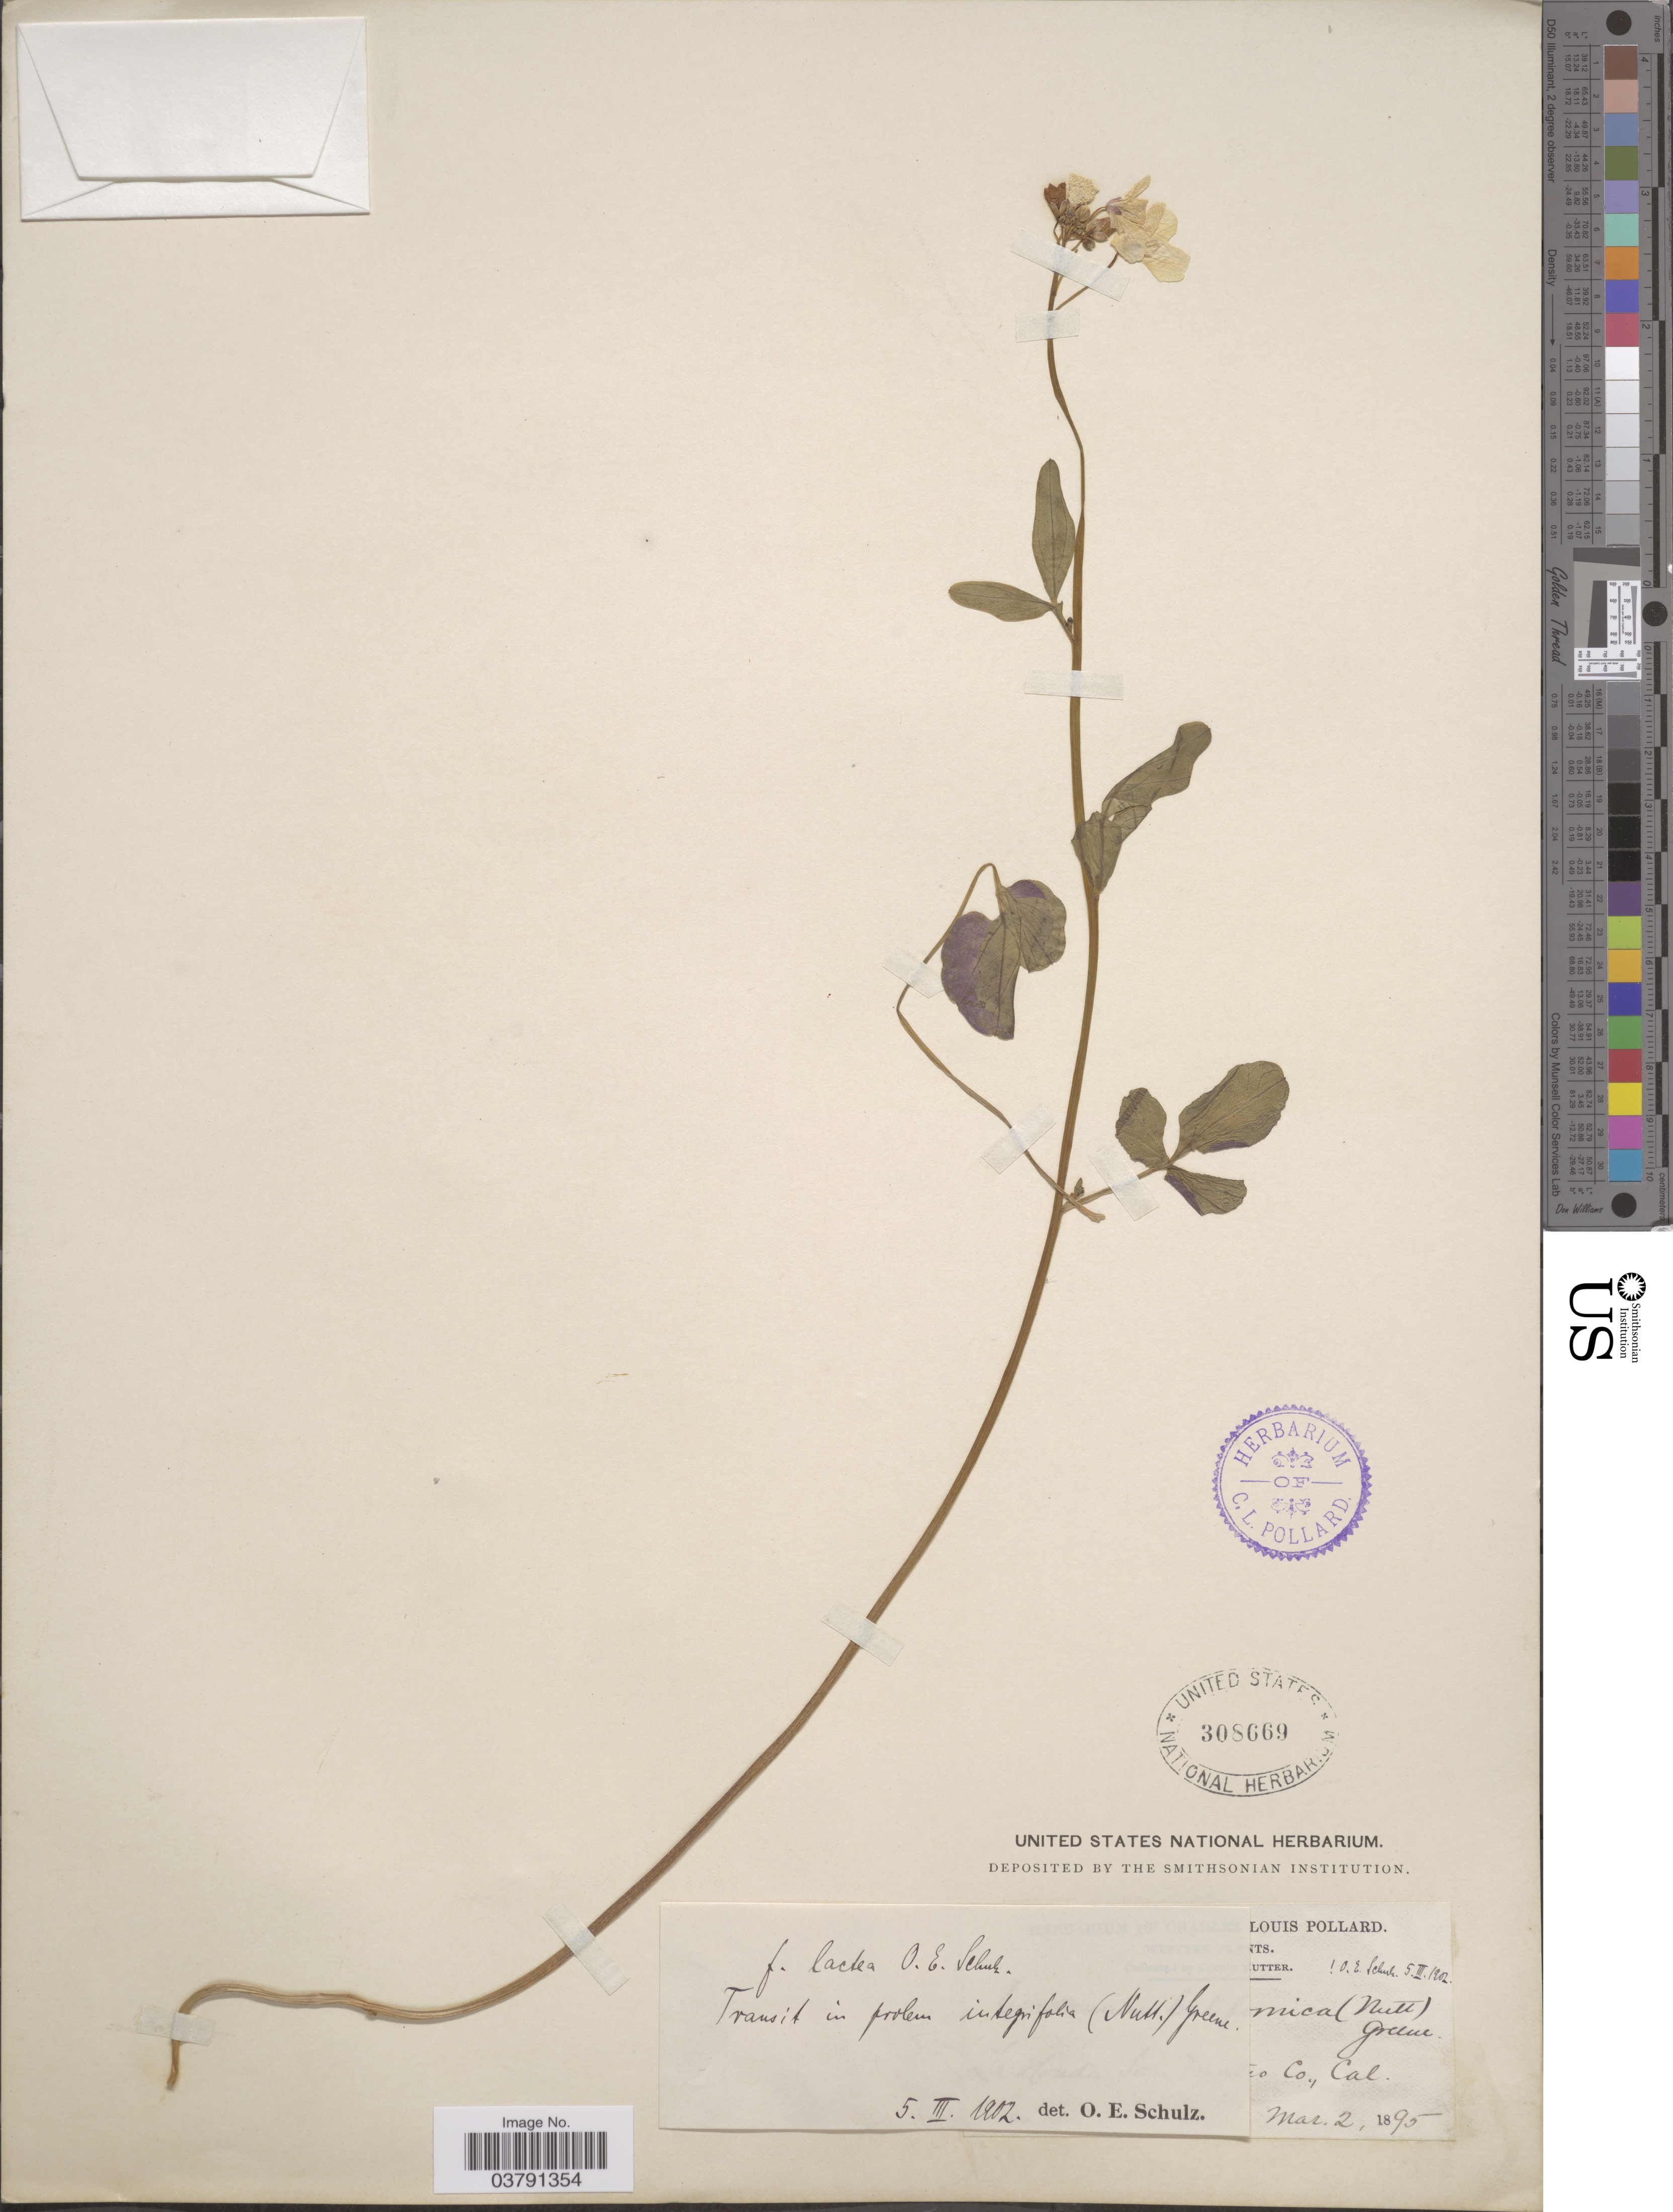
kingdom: Plantae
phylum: Tracheophyta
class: Magnoliopsida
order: Brassicales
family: Brassicaceae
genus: Dentaria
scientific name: Dentaria californica var. integrifolia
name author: (Nutt.) Detling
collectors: C. Rutter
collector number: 13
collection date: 1895-03-02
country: United States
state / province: California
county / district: San Mateo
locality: San Mateo Co. La Honda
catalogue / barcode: US 308669